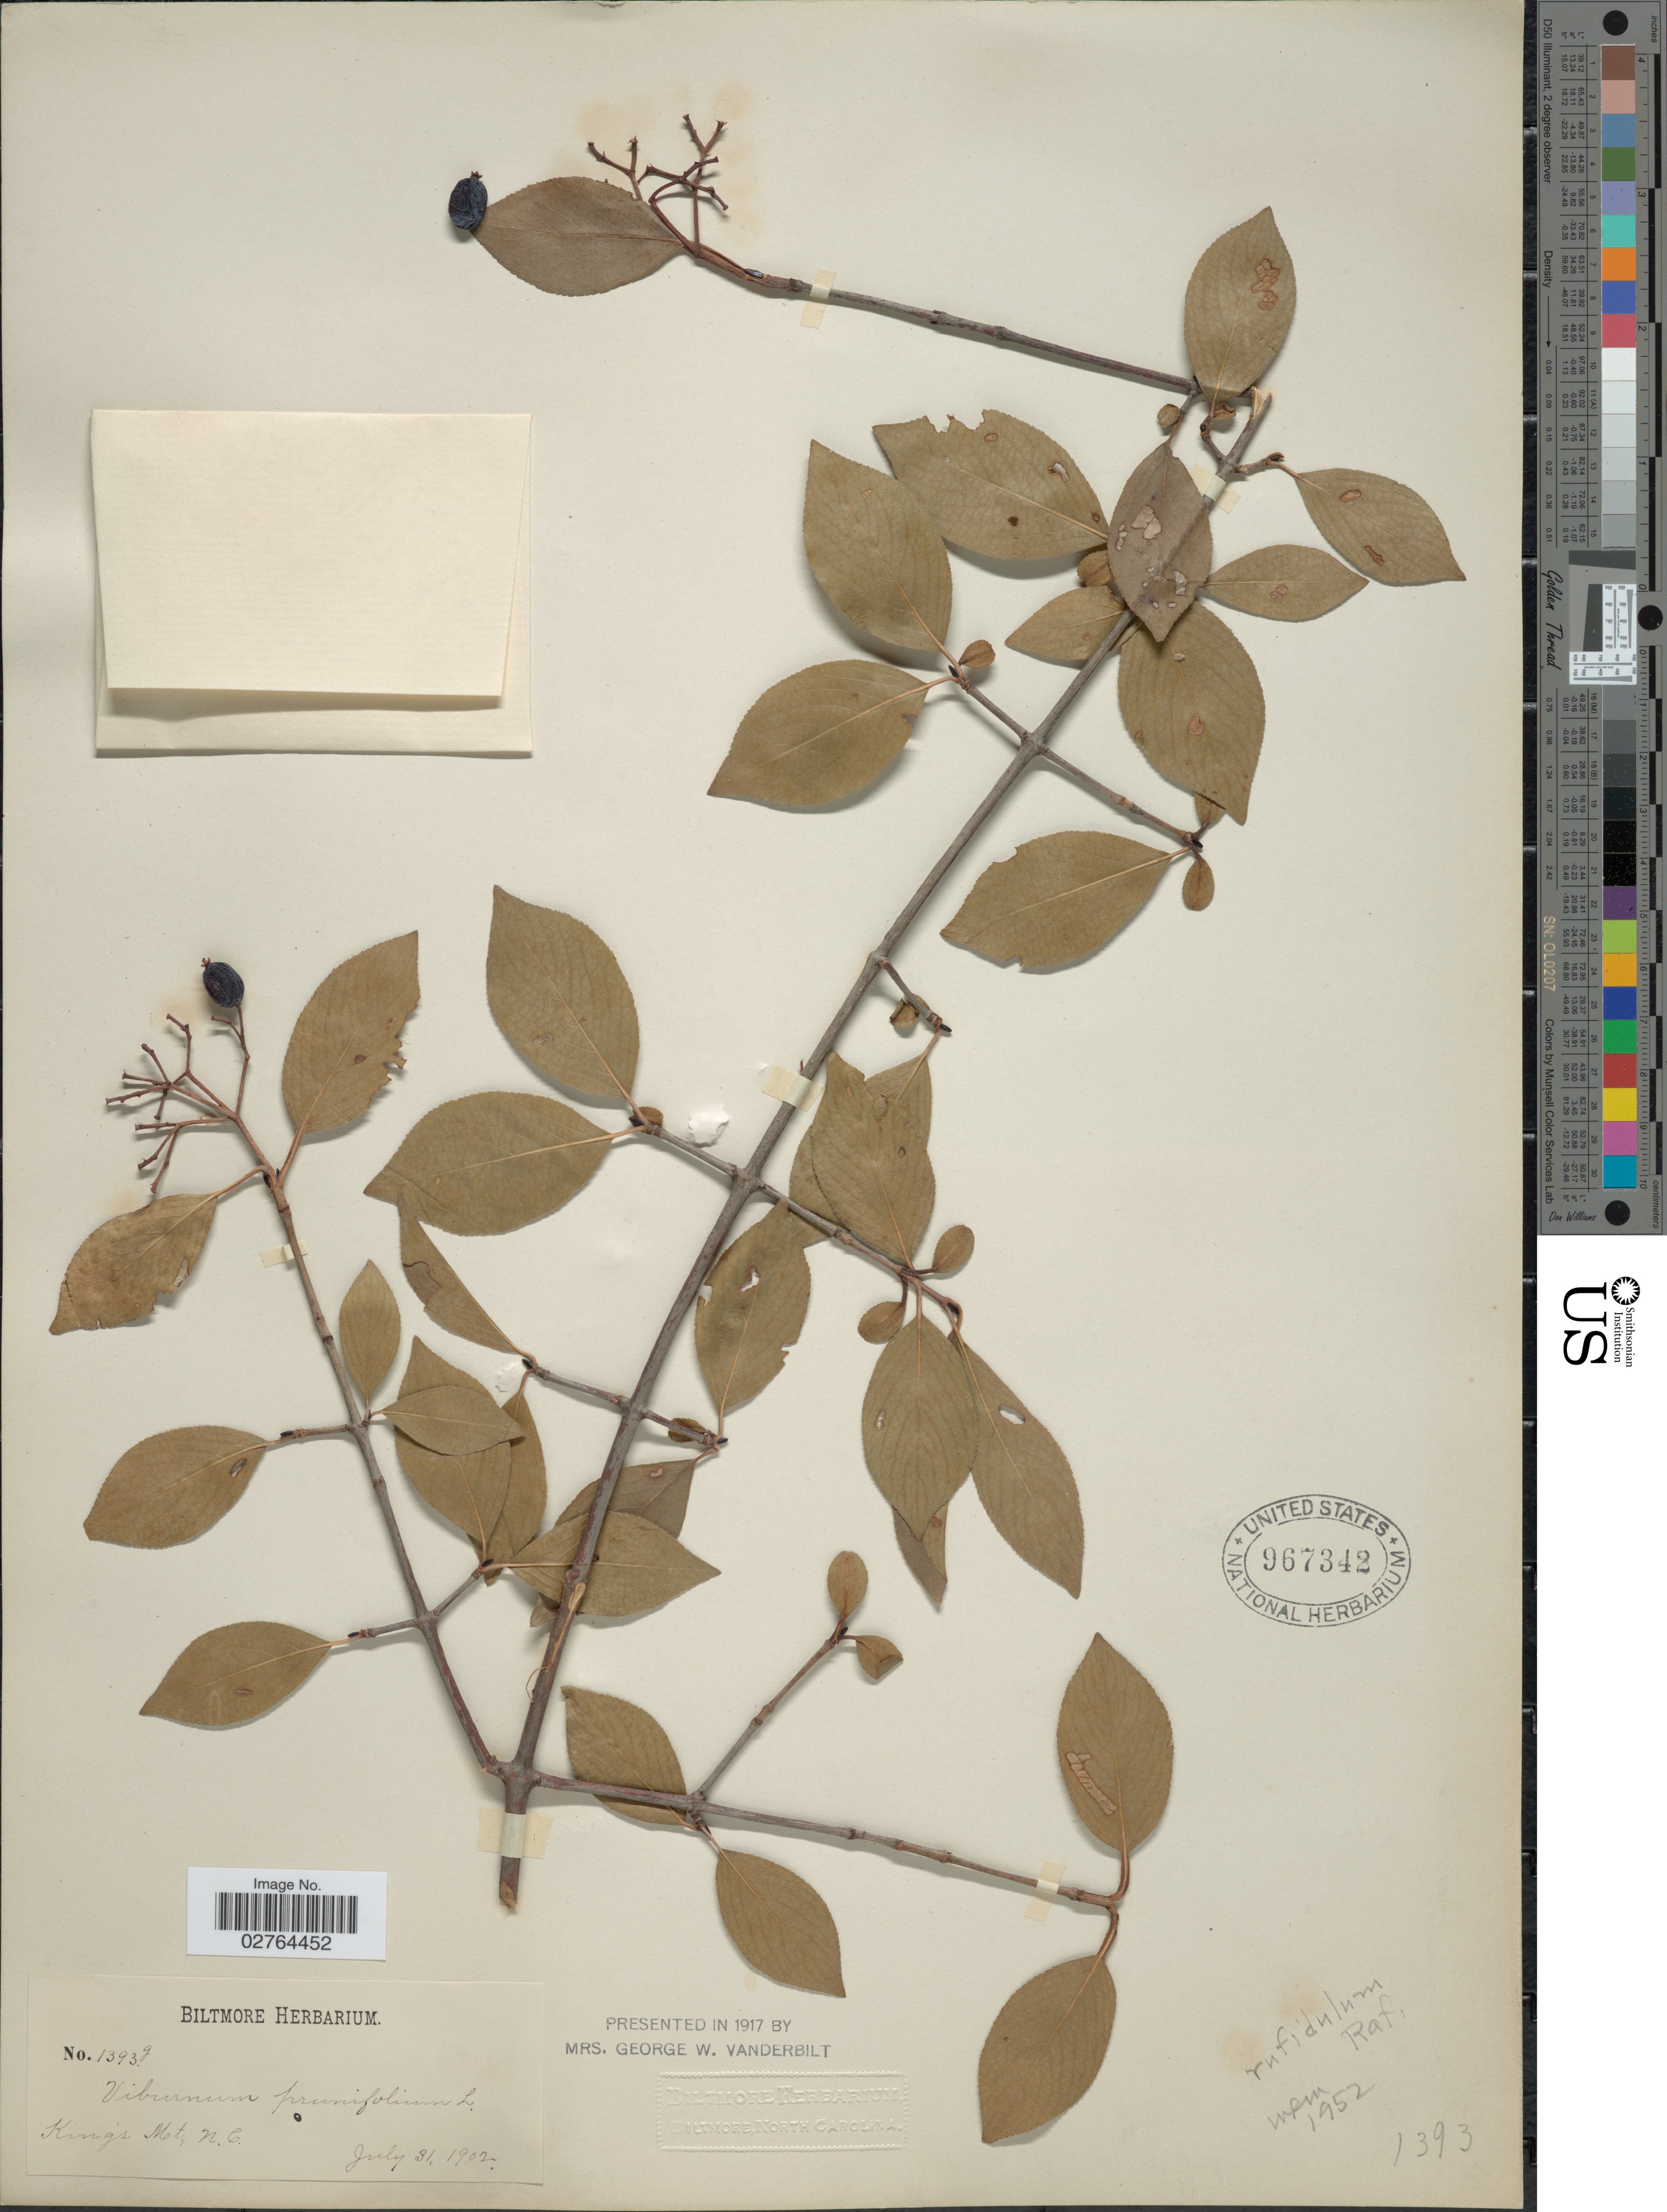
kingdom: Plantae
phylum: Tracheophyta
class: Magnoliopsida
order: Dipsacales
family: Viburnaceae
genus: Viburnum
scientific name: Viburnum rufidulum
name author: Raf.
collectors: ex herb. Biltmore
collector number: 1393g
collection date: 1902-07-31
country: United States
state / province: North Carolina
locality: Kings Mts.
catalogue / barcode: US 967342